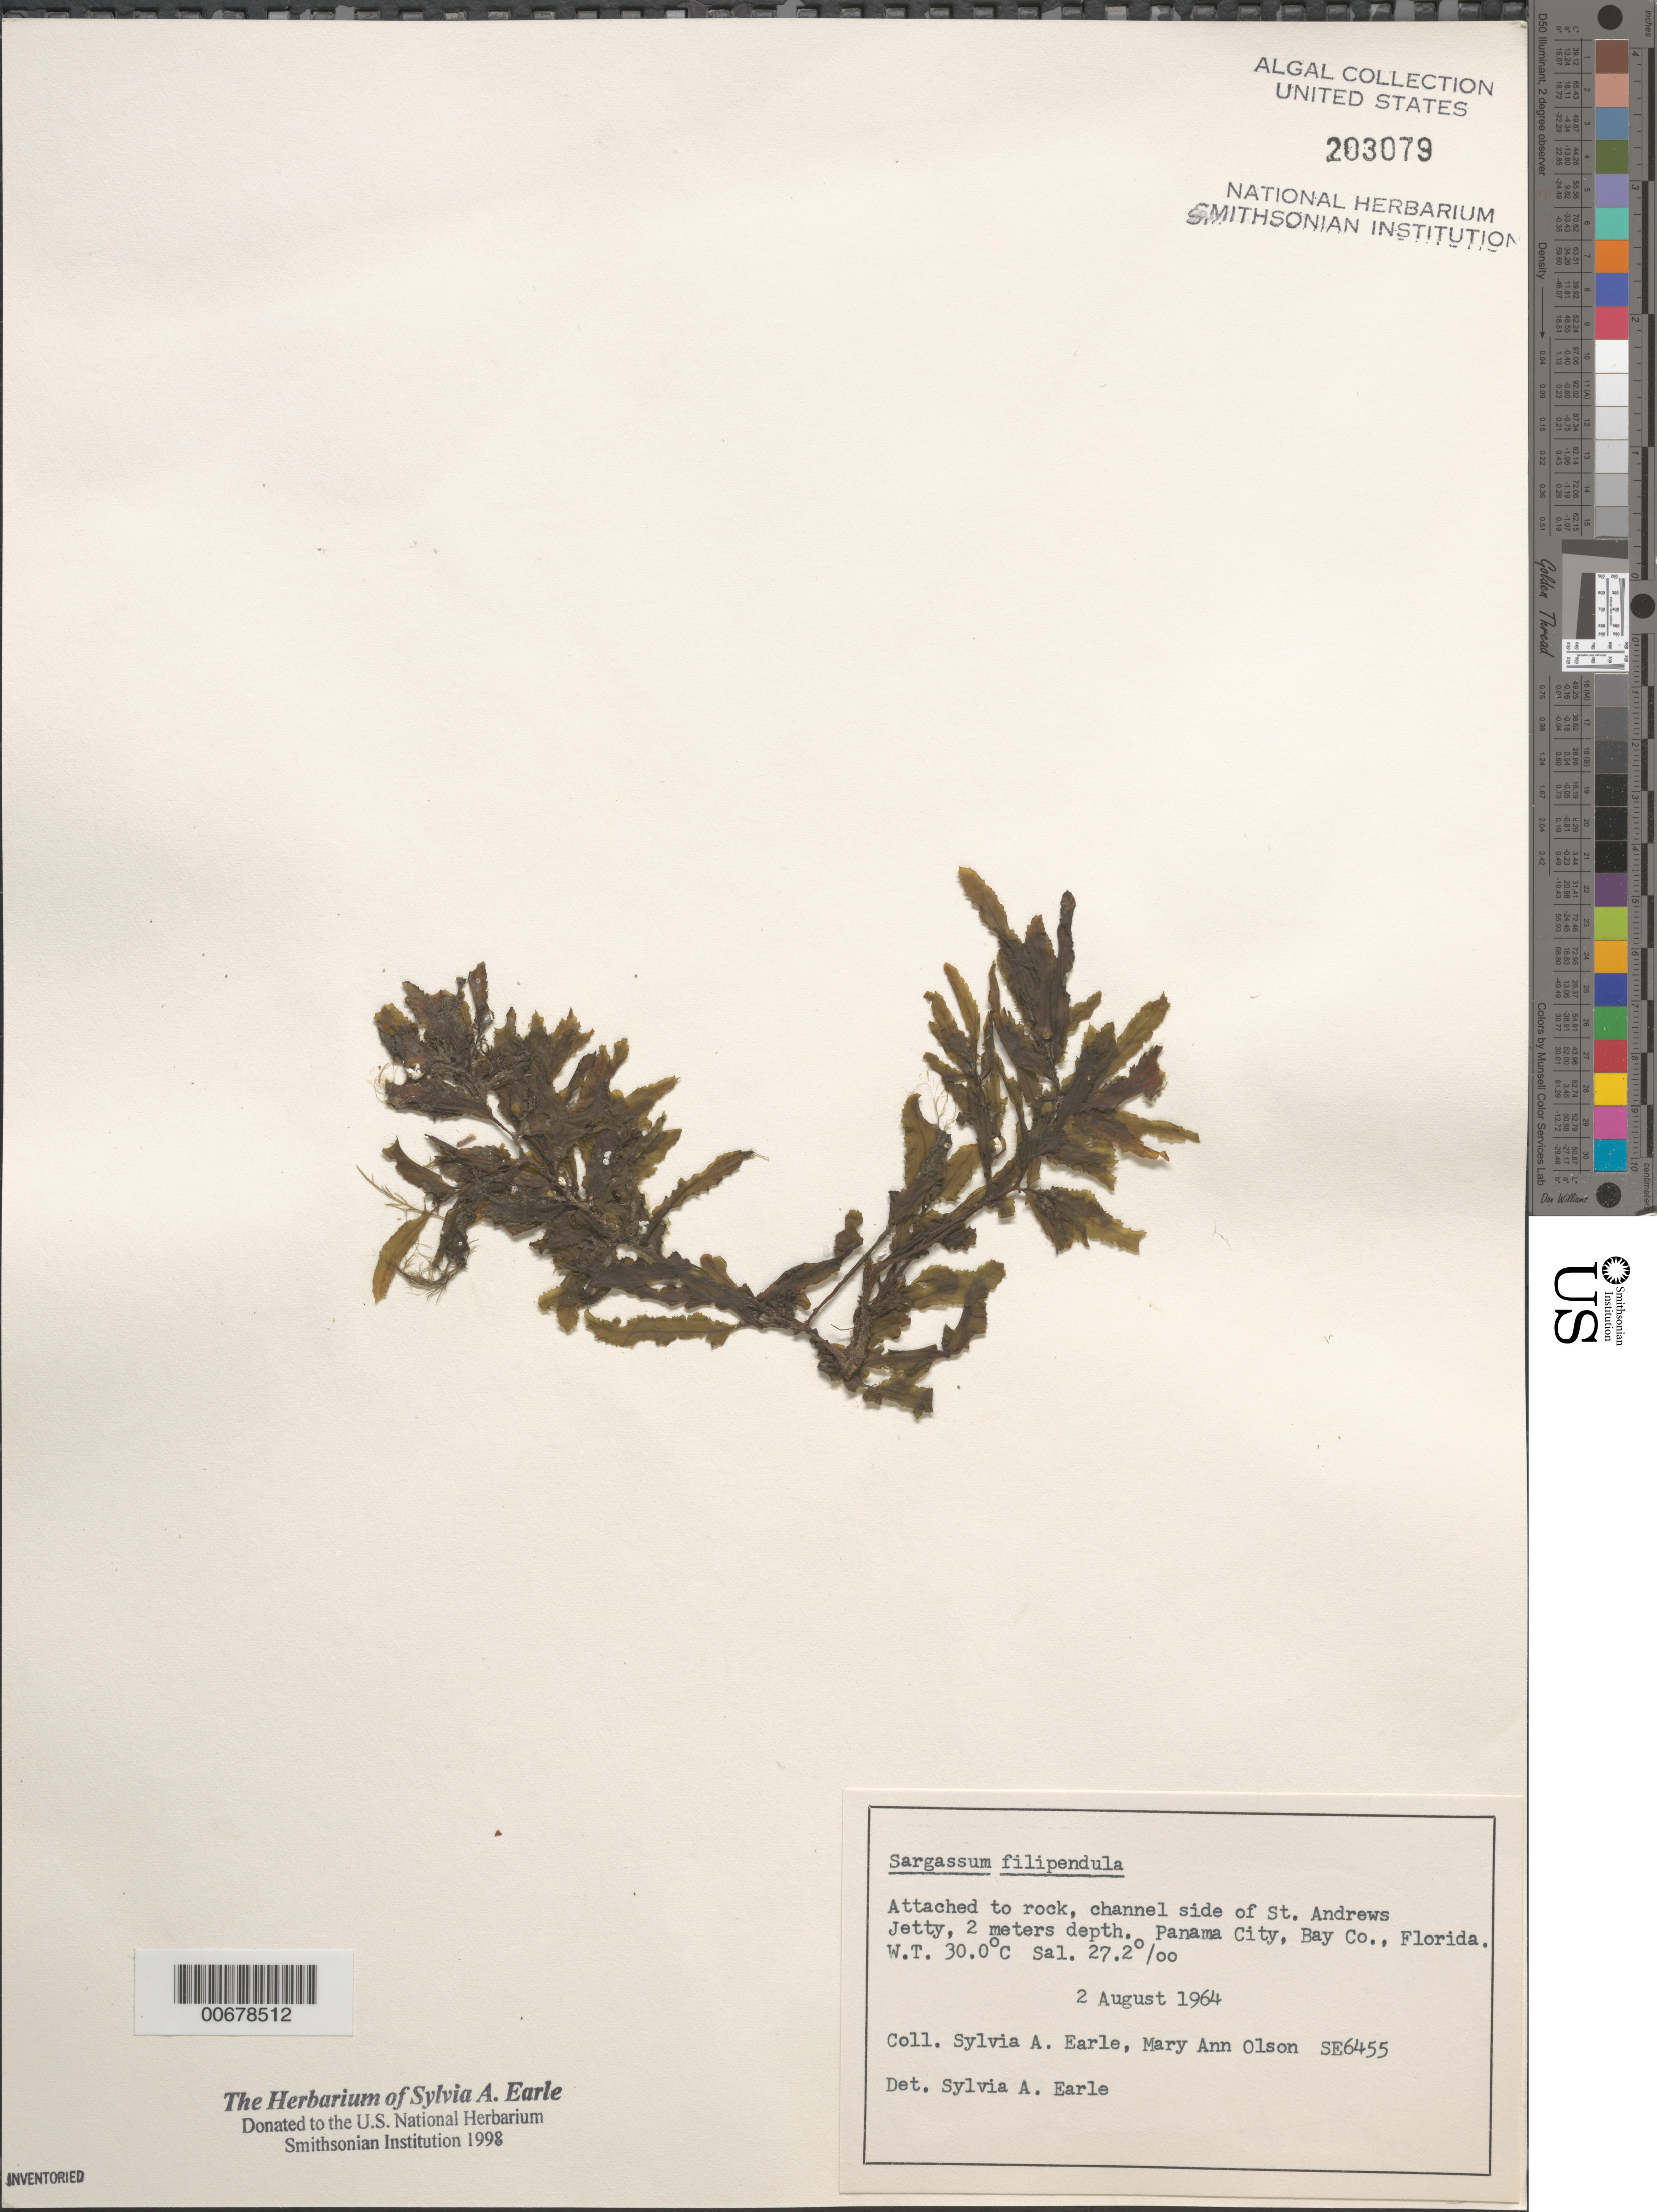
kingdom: Chromista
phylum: Ochrophyta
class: Phaeophyceae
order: Fucales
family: Sargassaceae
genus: Sargassum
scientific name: Sargassum filipendula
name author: C. Agardh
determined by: Earle, S. A.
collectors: S. A. Earle & M. Olson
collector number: SE 6455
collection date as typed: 02 Aug 1964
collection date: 1964-08-02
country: United States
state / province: Florida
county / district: Bay County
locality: St. Andrews Jetty, Panama City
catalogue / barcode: US 203079